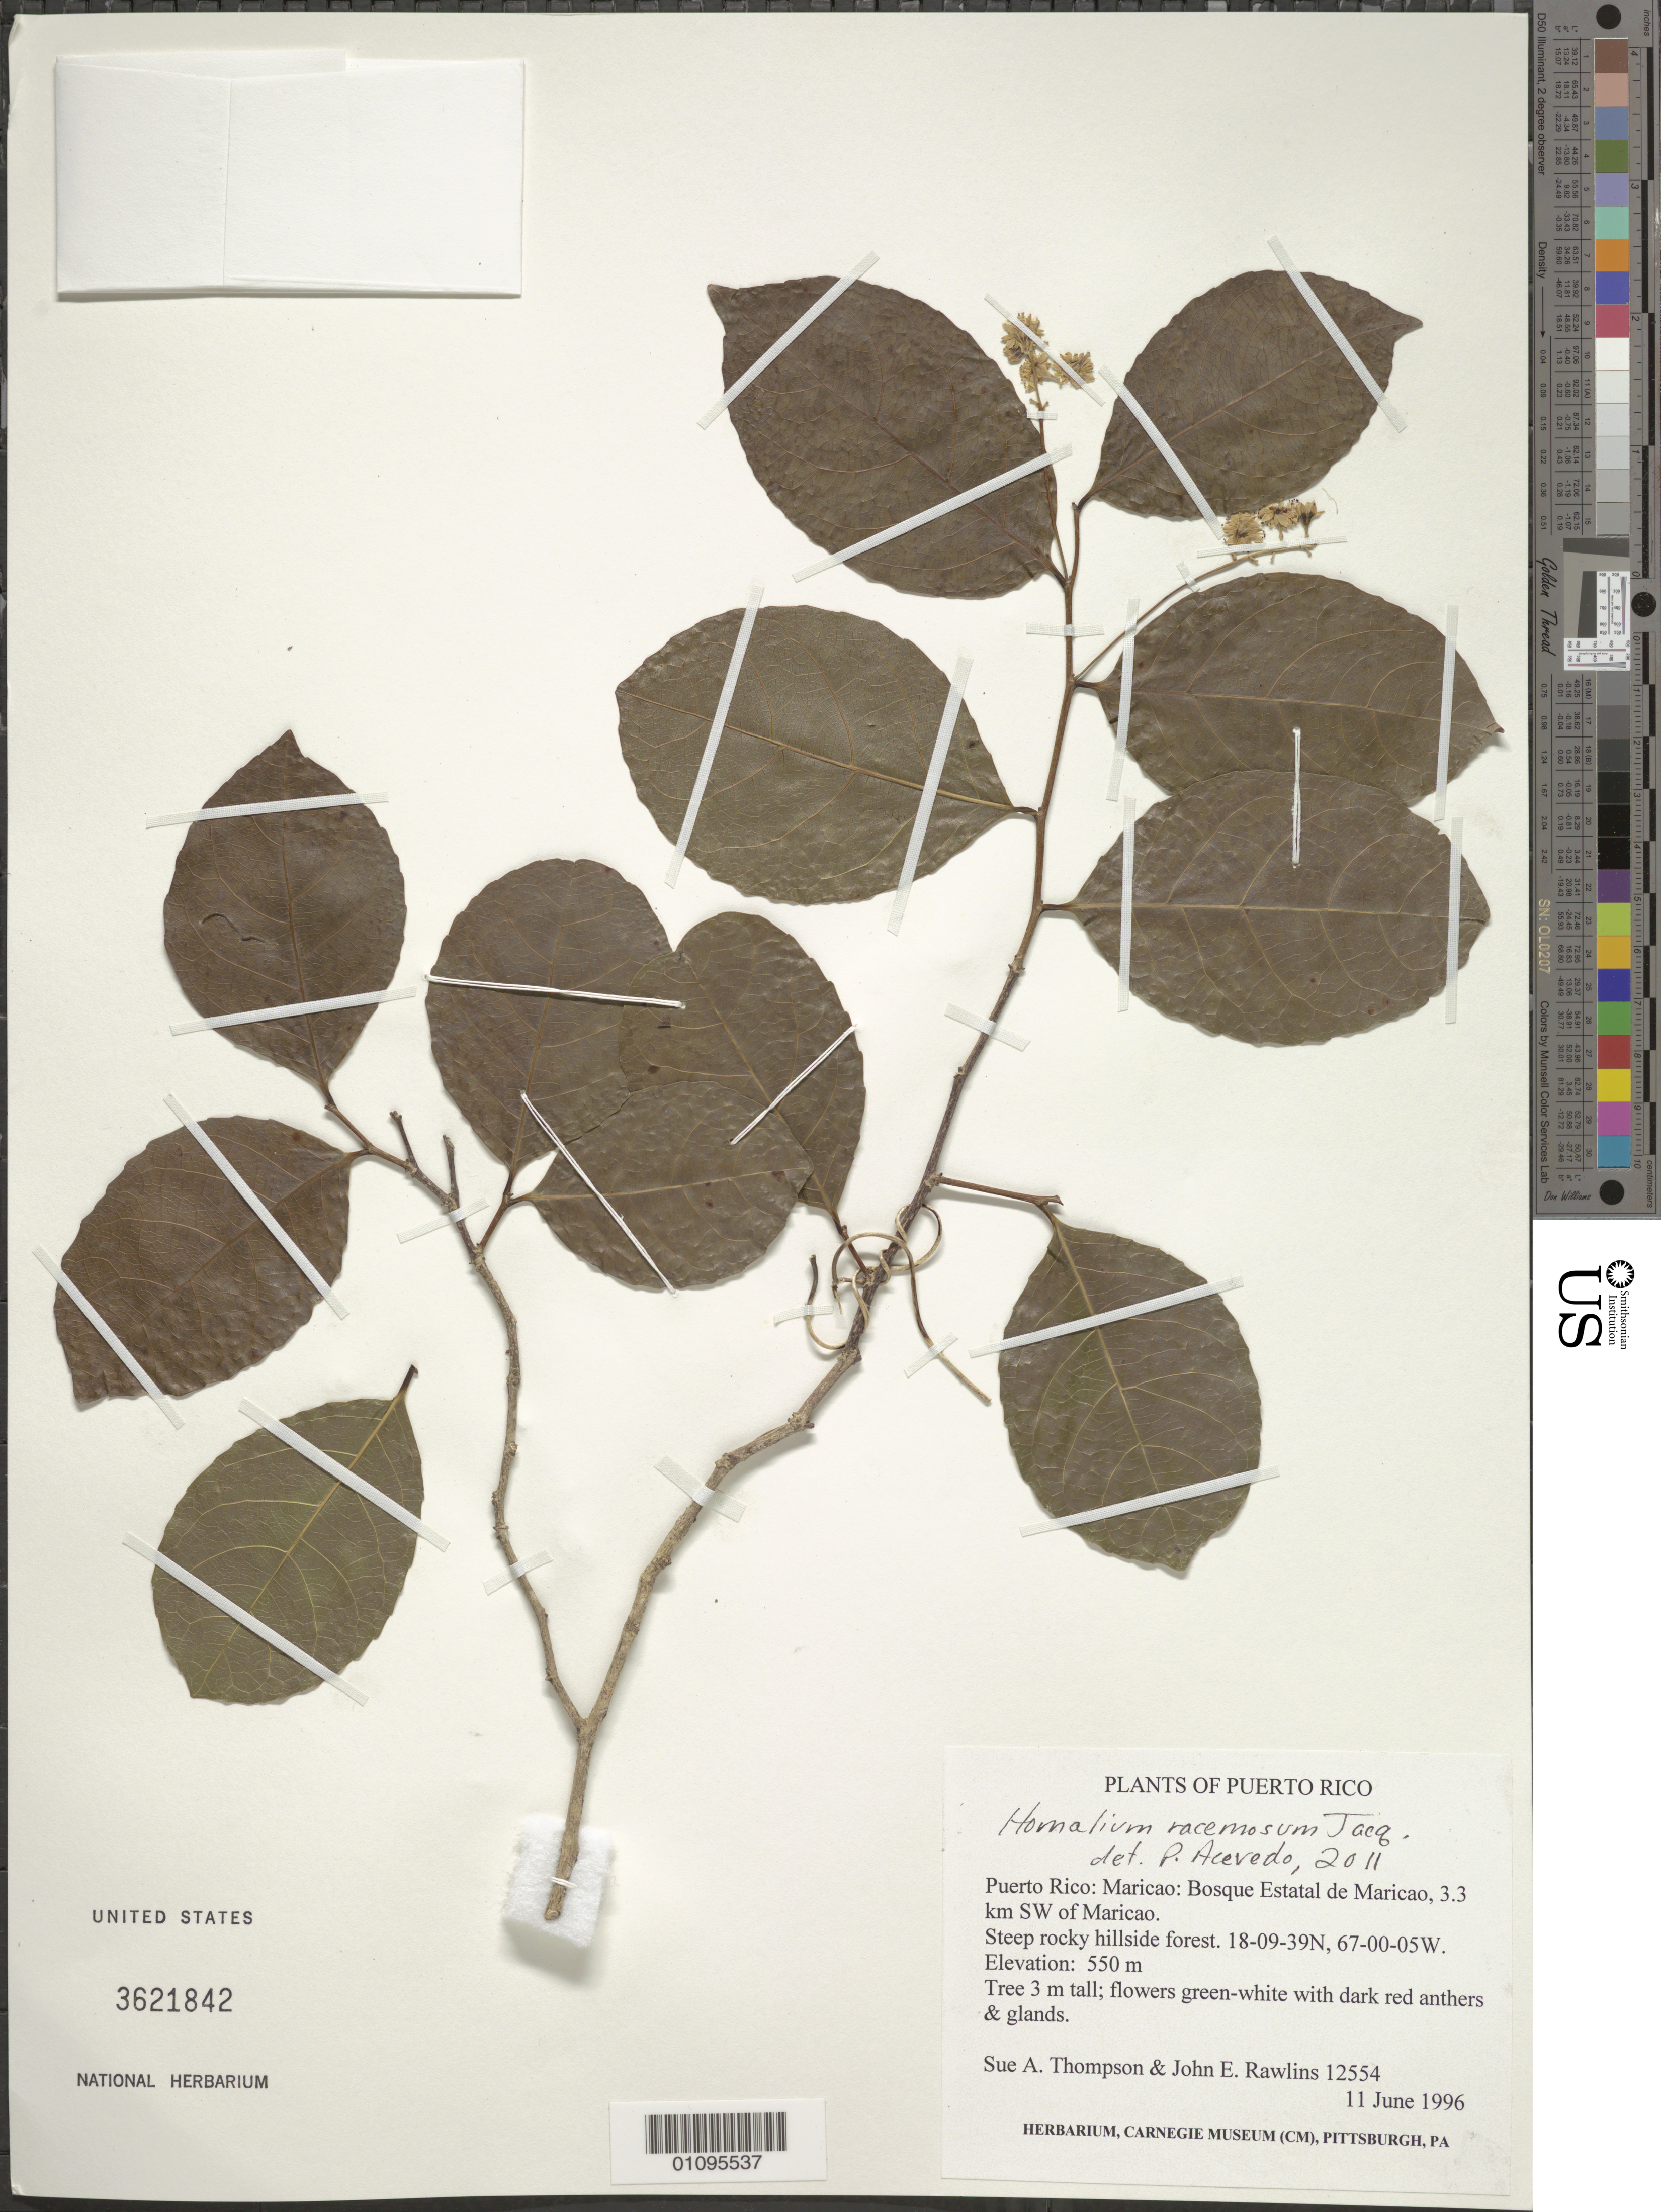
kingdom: Plantae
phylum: Tracheophyta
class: Magnoliopsida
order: Malpighiales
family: Salicaceae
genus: Homalium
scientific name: Homalium racemosum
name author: Jacq.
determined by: Acevedo-Rodríguez, P., (BOT), Smithsonian Institution - National Museum of Natural History (UNITED STATES)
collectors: S. A. Thompson & J. Rawlins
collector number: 12554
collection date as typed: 11 Jun 1996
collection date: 1996-06-11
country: Puerto Rico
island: Puerto Rico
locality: Maricao: Bosque Estatal de Maricao, 3.3 km SW of Maricao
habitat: Steep rocky hillside forest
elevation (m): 550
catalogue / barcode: US 3621842